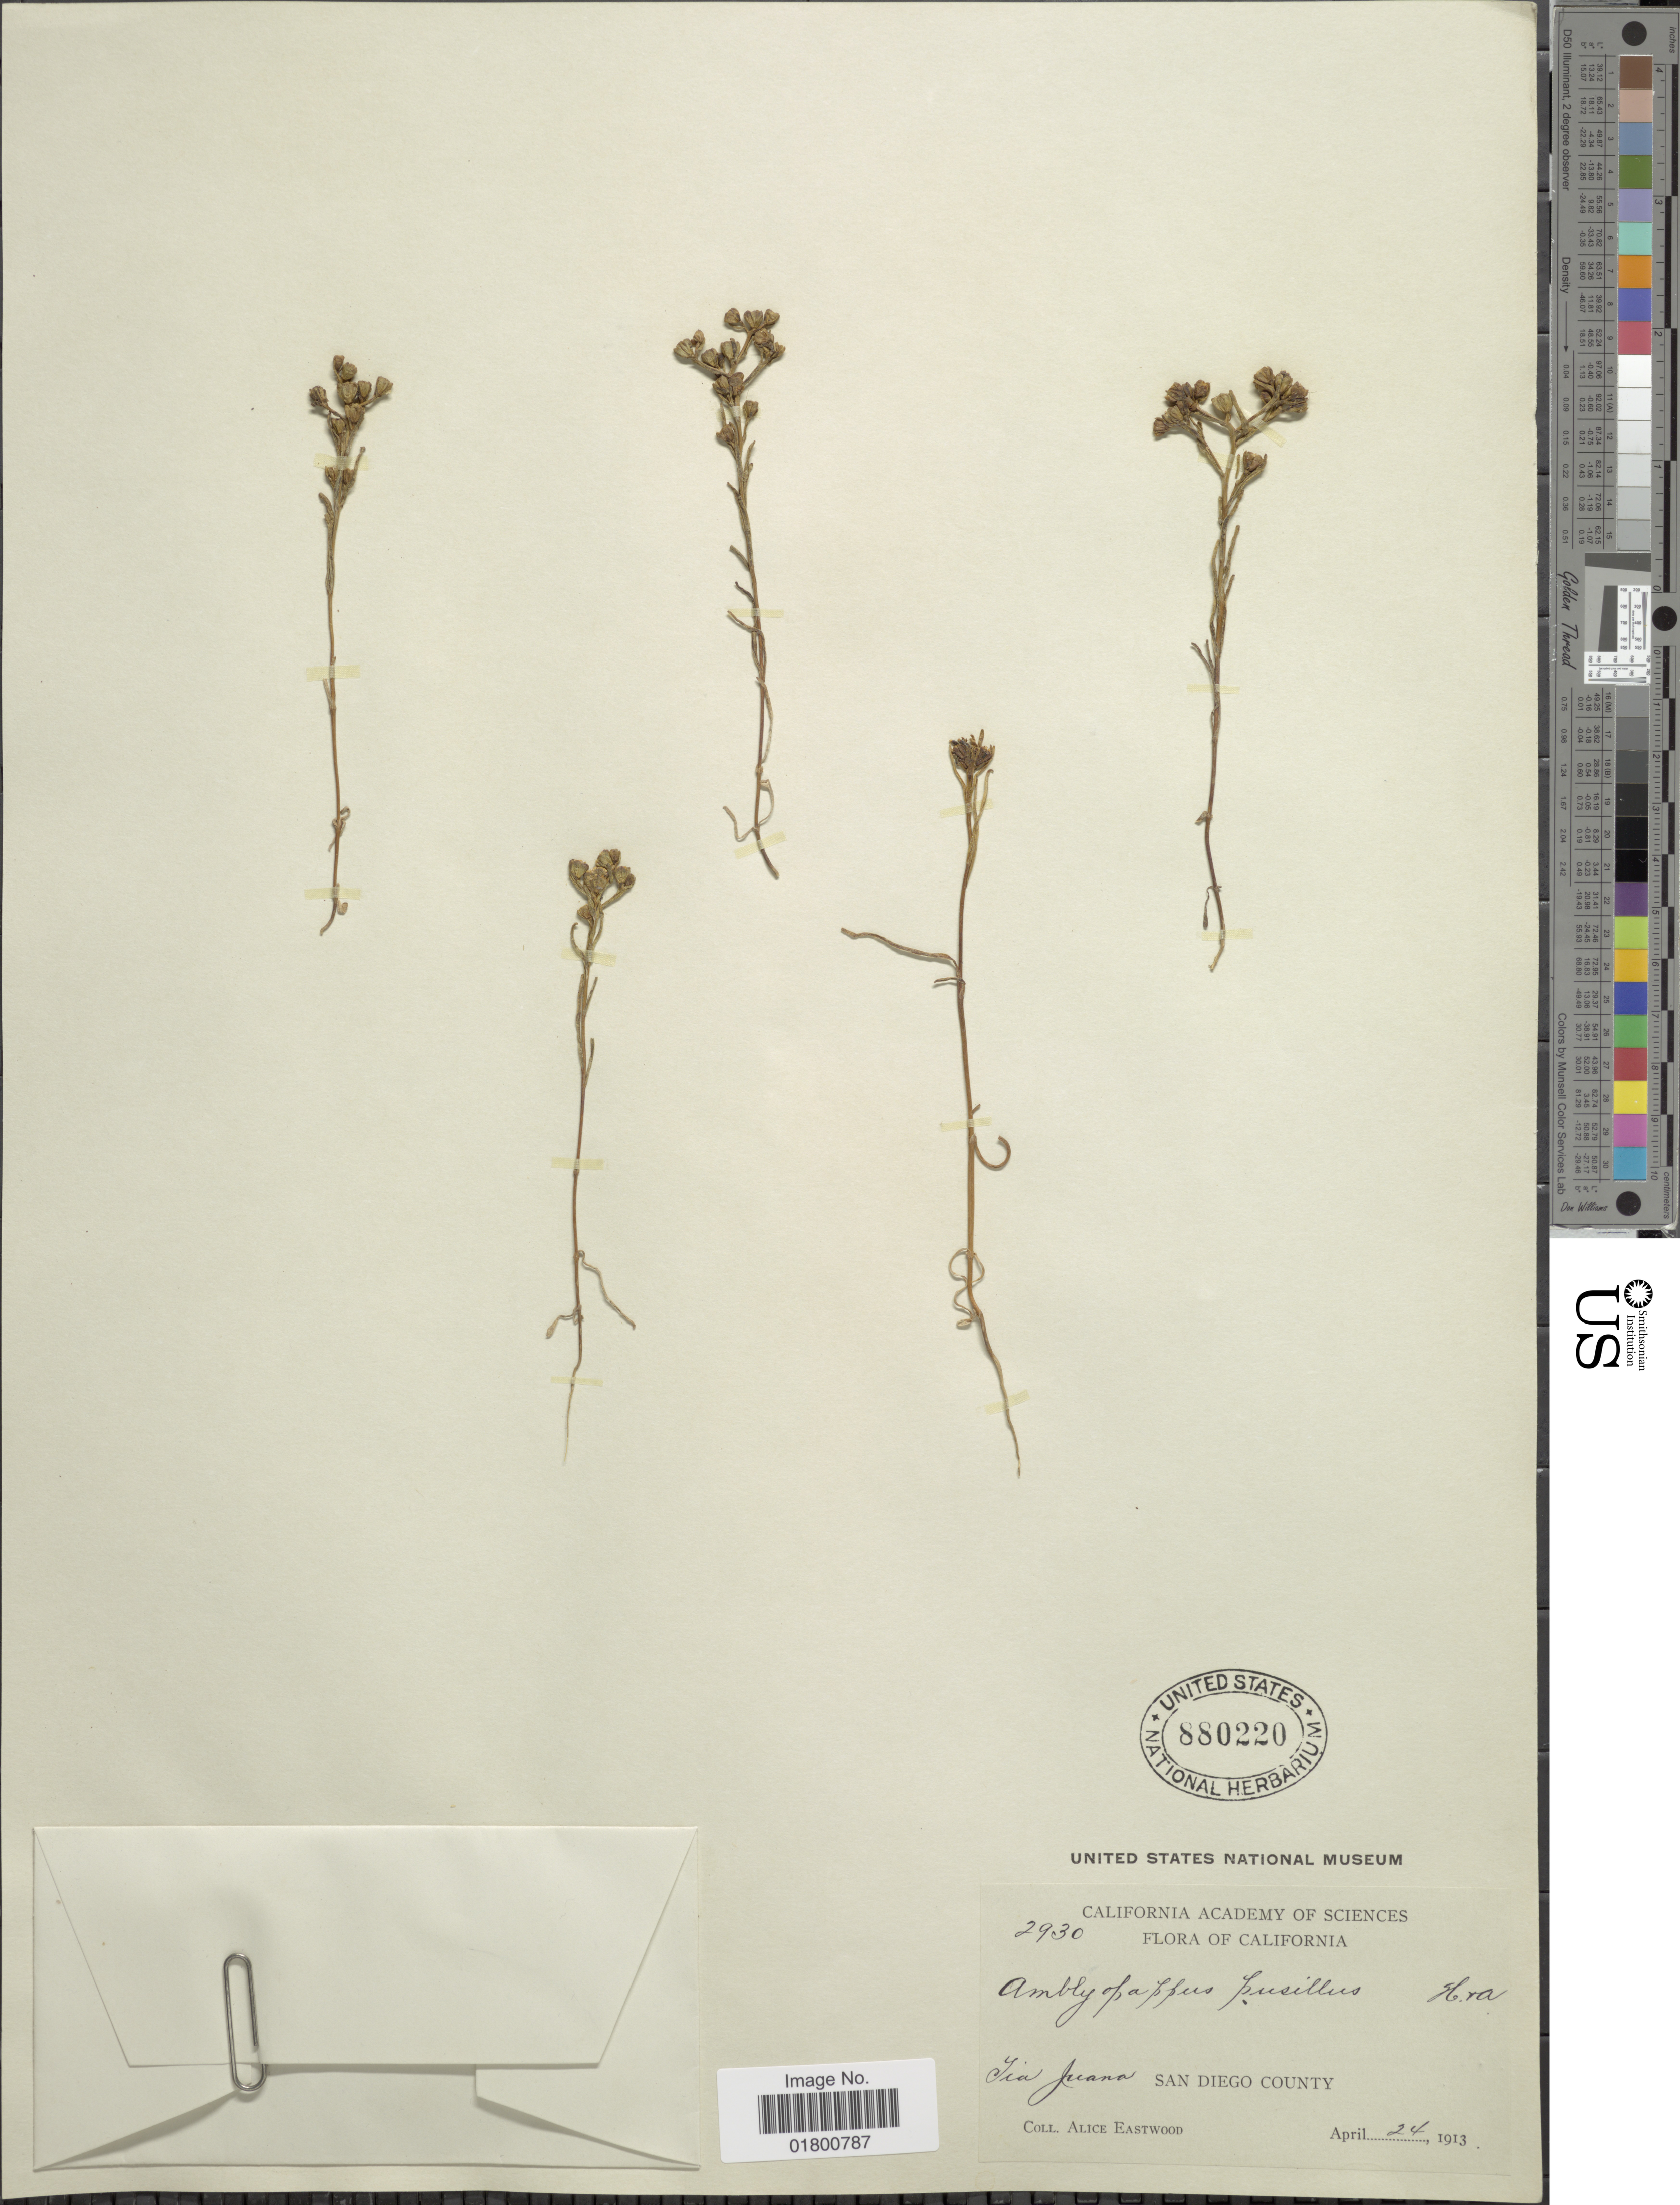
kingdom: Plantae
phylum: Tracheophyta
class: Magnoliopsida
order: Asterales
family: Asteraceae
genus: Amblyopappus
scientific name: Amblyopappus pusillus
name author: Hook. & Arn.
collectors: A. Eastwood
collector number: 2930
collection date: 1913-04-24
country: United States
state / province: California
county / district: San Diego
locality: Tia Juana, San Diego County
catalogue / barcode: US 880220